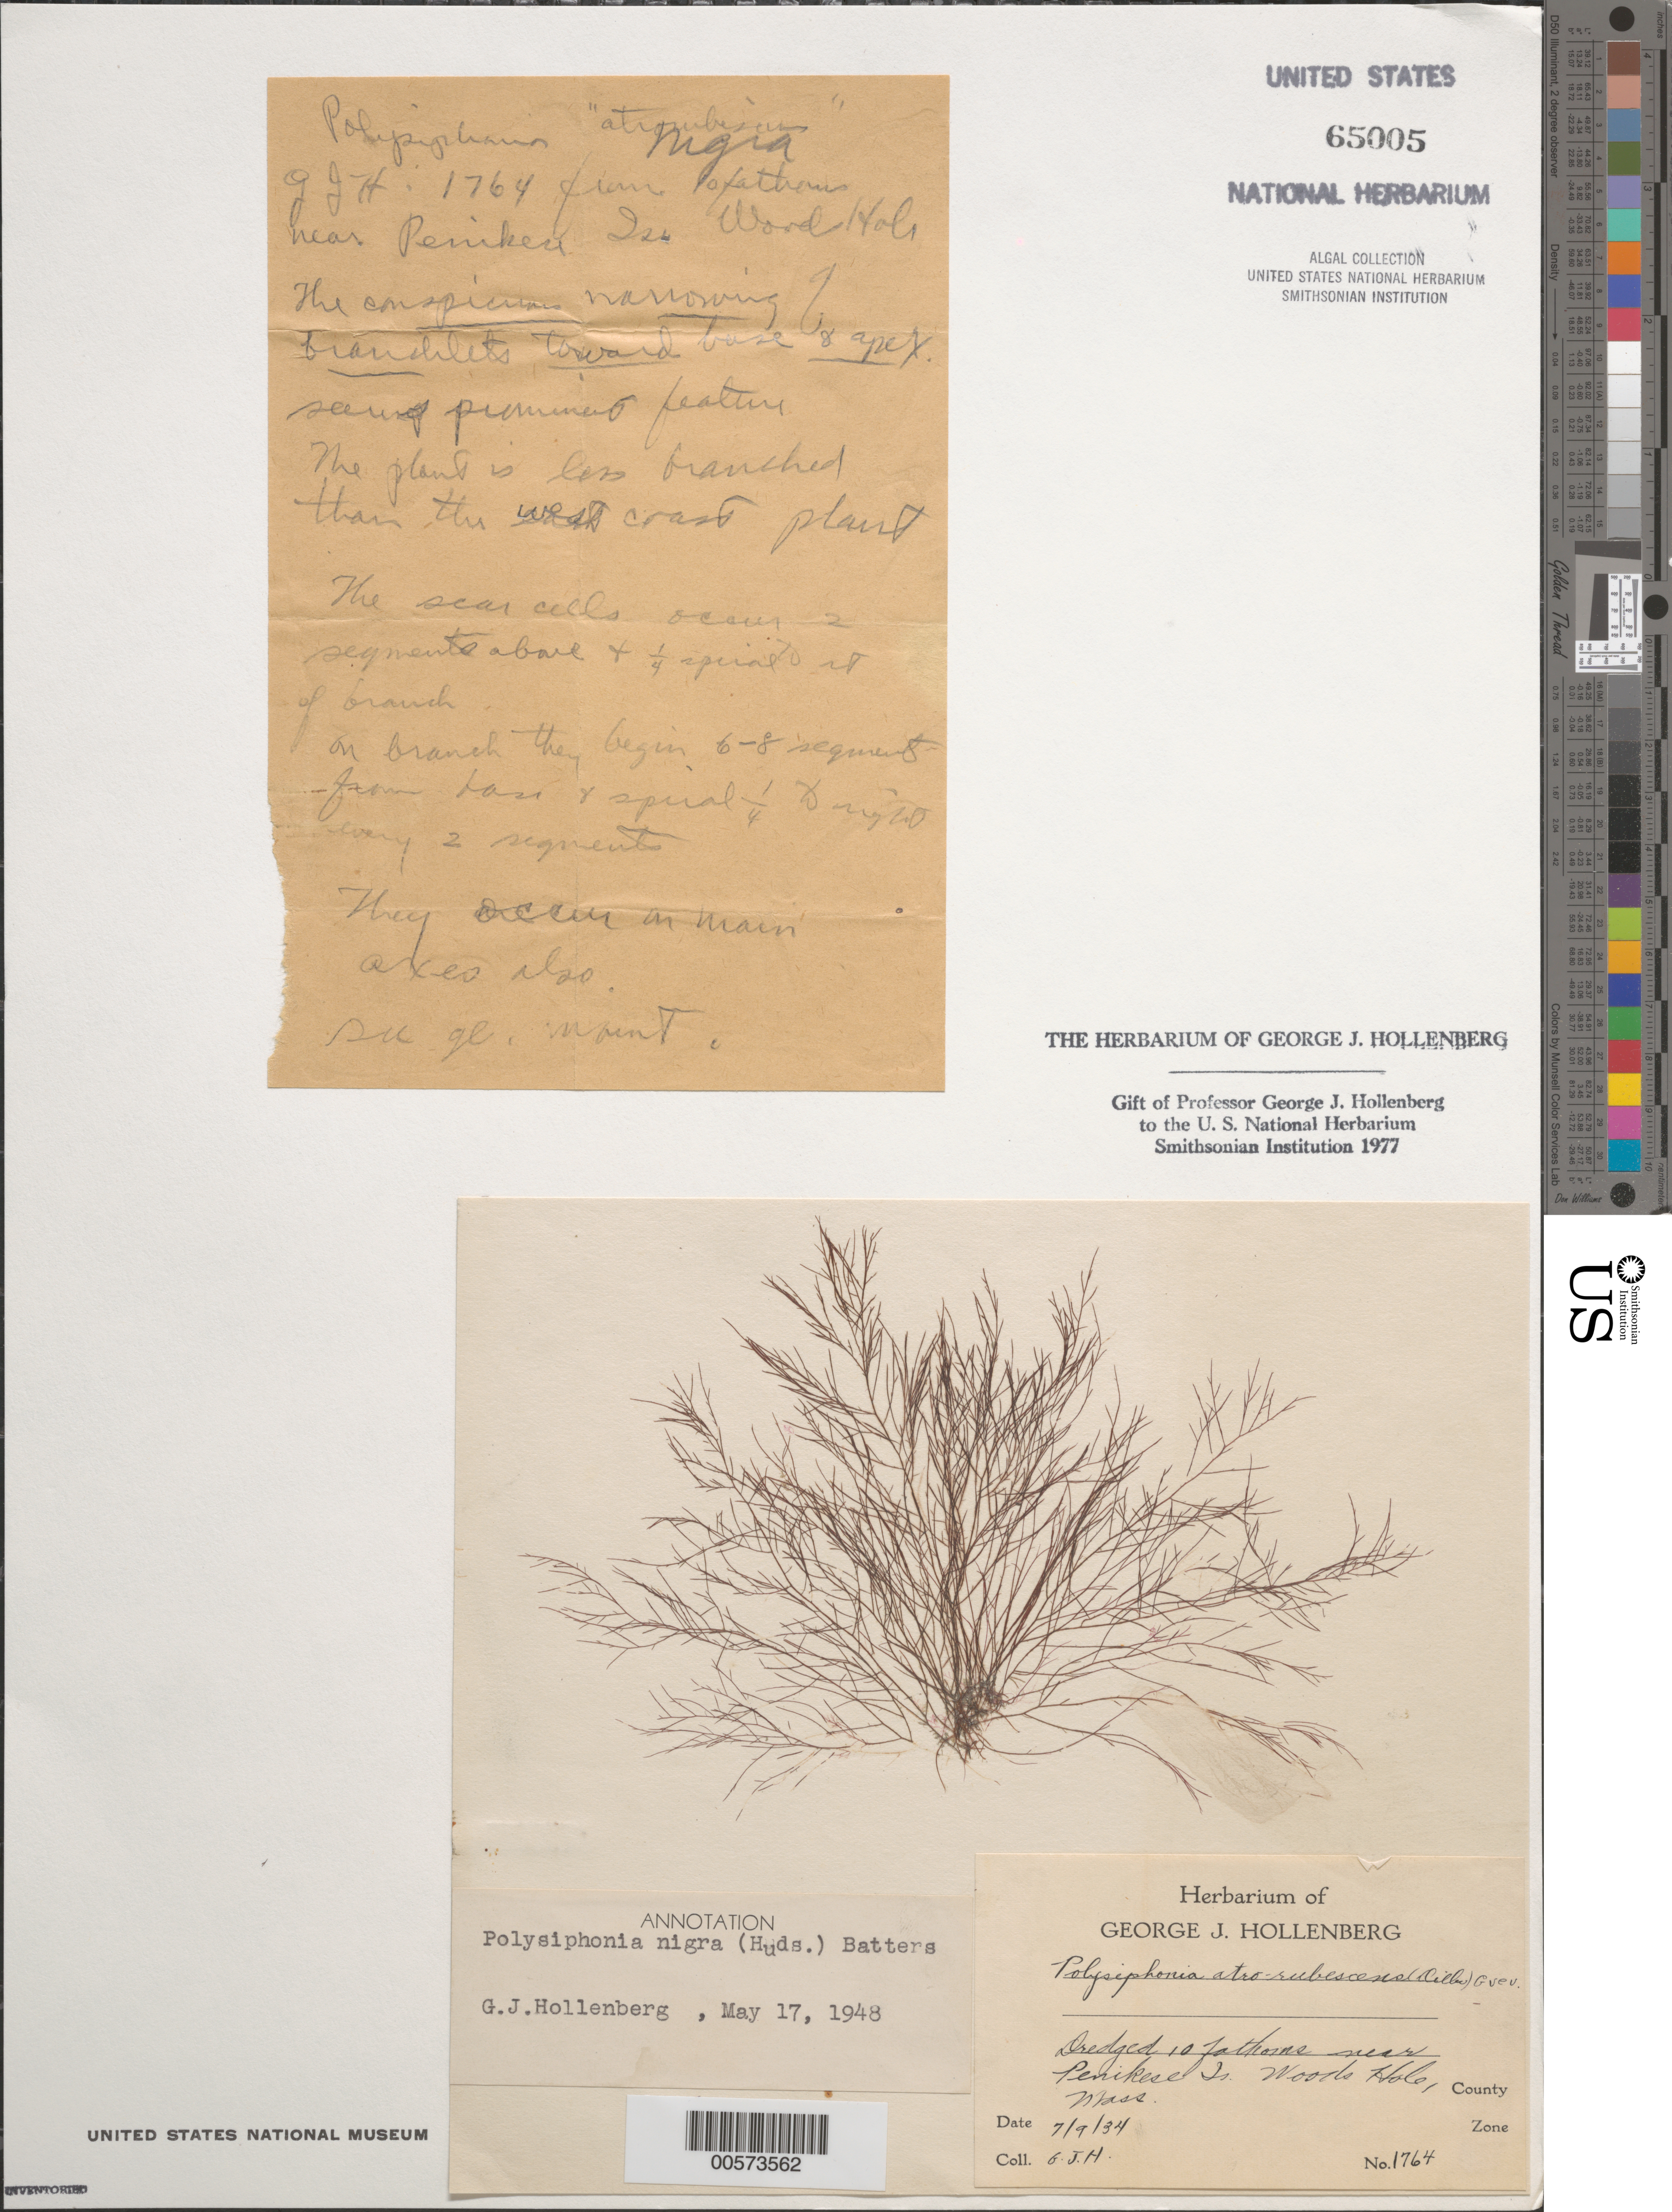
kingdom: Plantae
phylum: Rhodophyta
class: Florideophyceae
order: Ceramiales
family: Rhodomelaceae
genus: Vertebrata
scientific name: Vertebrata nigra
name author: (Hudson) Diaz-Tapia & Maggs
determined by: Algae name updating Project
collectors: G. Hollenberg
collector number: GJH 1764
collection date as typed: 09 Jul 1934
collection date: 1934-07-09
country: United States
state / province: Massachusetts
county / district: Dukes County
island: Elizabeth Islands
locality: Near Penikese Island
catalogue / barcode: US 65005